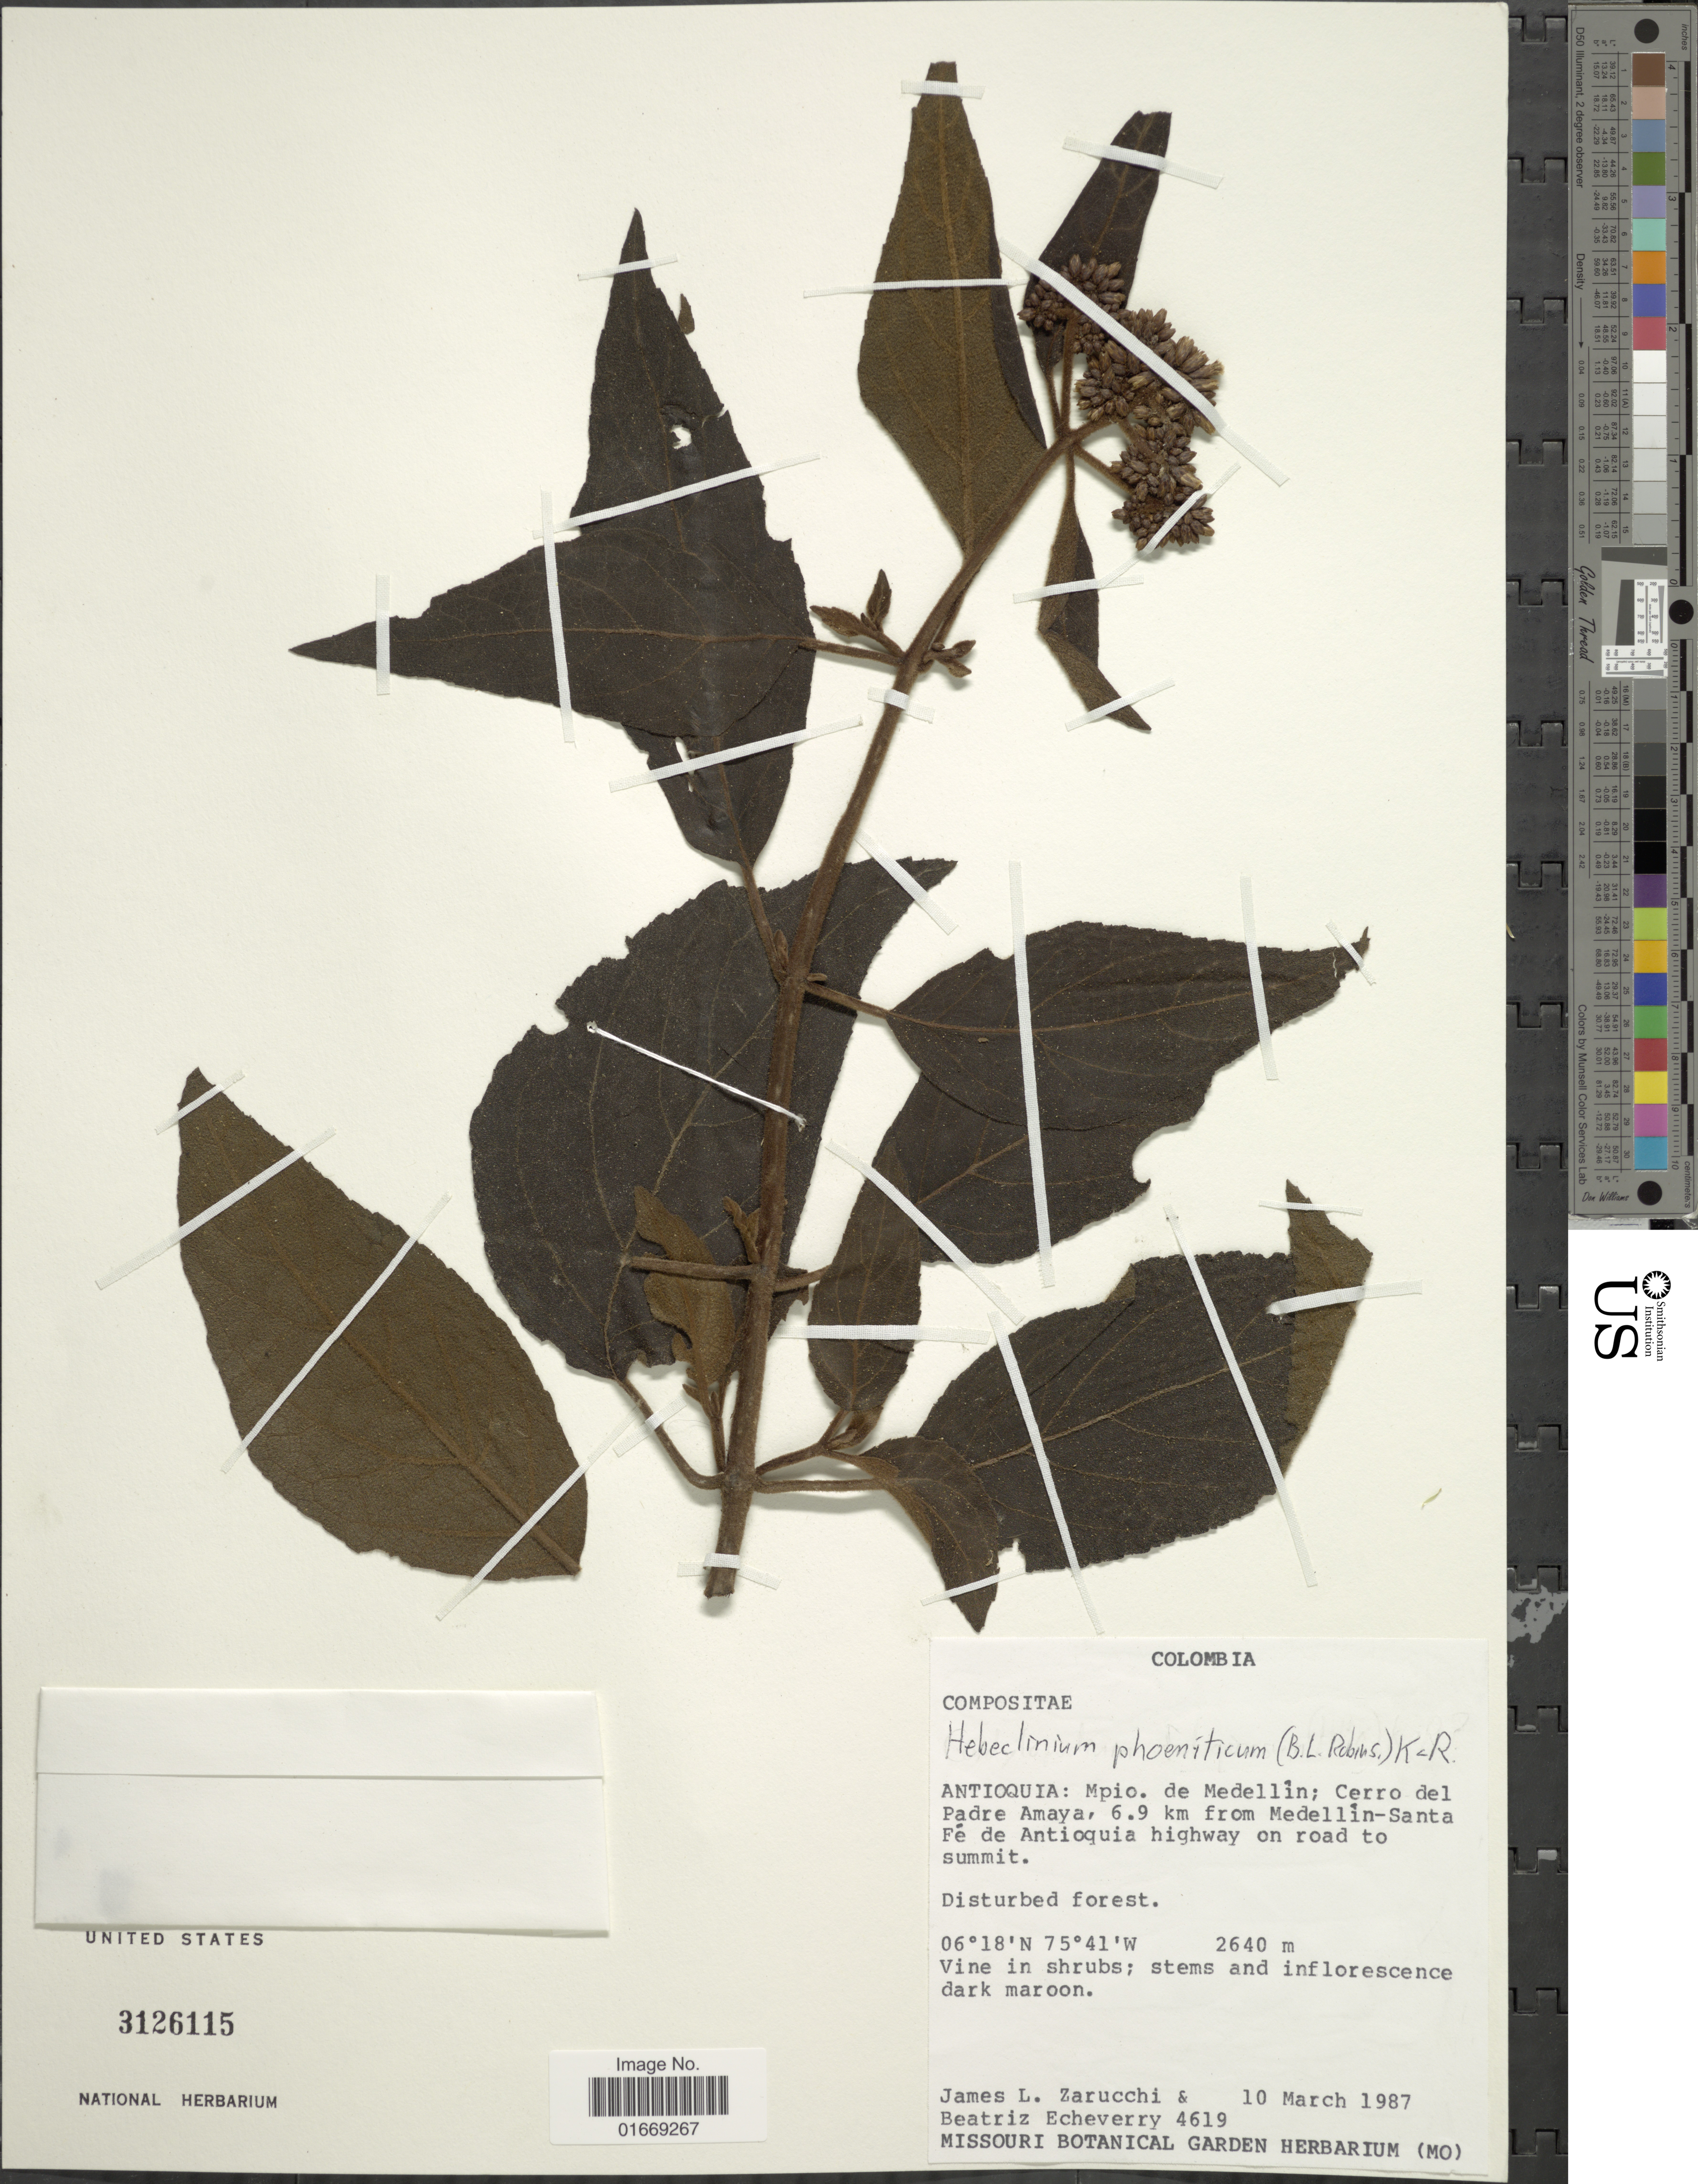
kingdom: Plantae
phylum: Tracheophyta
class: Magnoliopsida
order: Asterales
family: Asteraceae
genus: Hebeclinium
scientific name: Hebeclinium phoenicticum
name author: (B.L. Rob.) R.M. King & H. Rob.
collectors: J. L. Zarucchi & B. Echeverry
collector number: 4619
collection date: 1987-03-10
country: Colombia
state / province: Antioquia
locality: Antioquia: Mpio. de Medellín; Cerro del Padre Amaya, 6.9 km from Medellín-Santa Fé de Antioquia highway on road to summit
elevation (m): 2640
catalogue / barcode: US 3126115